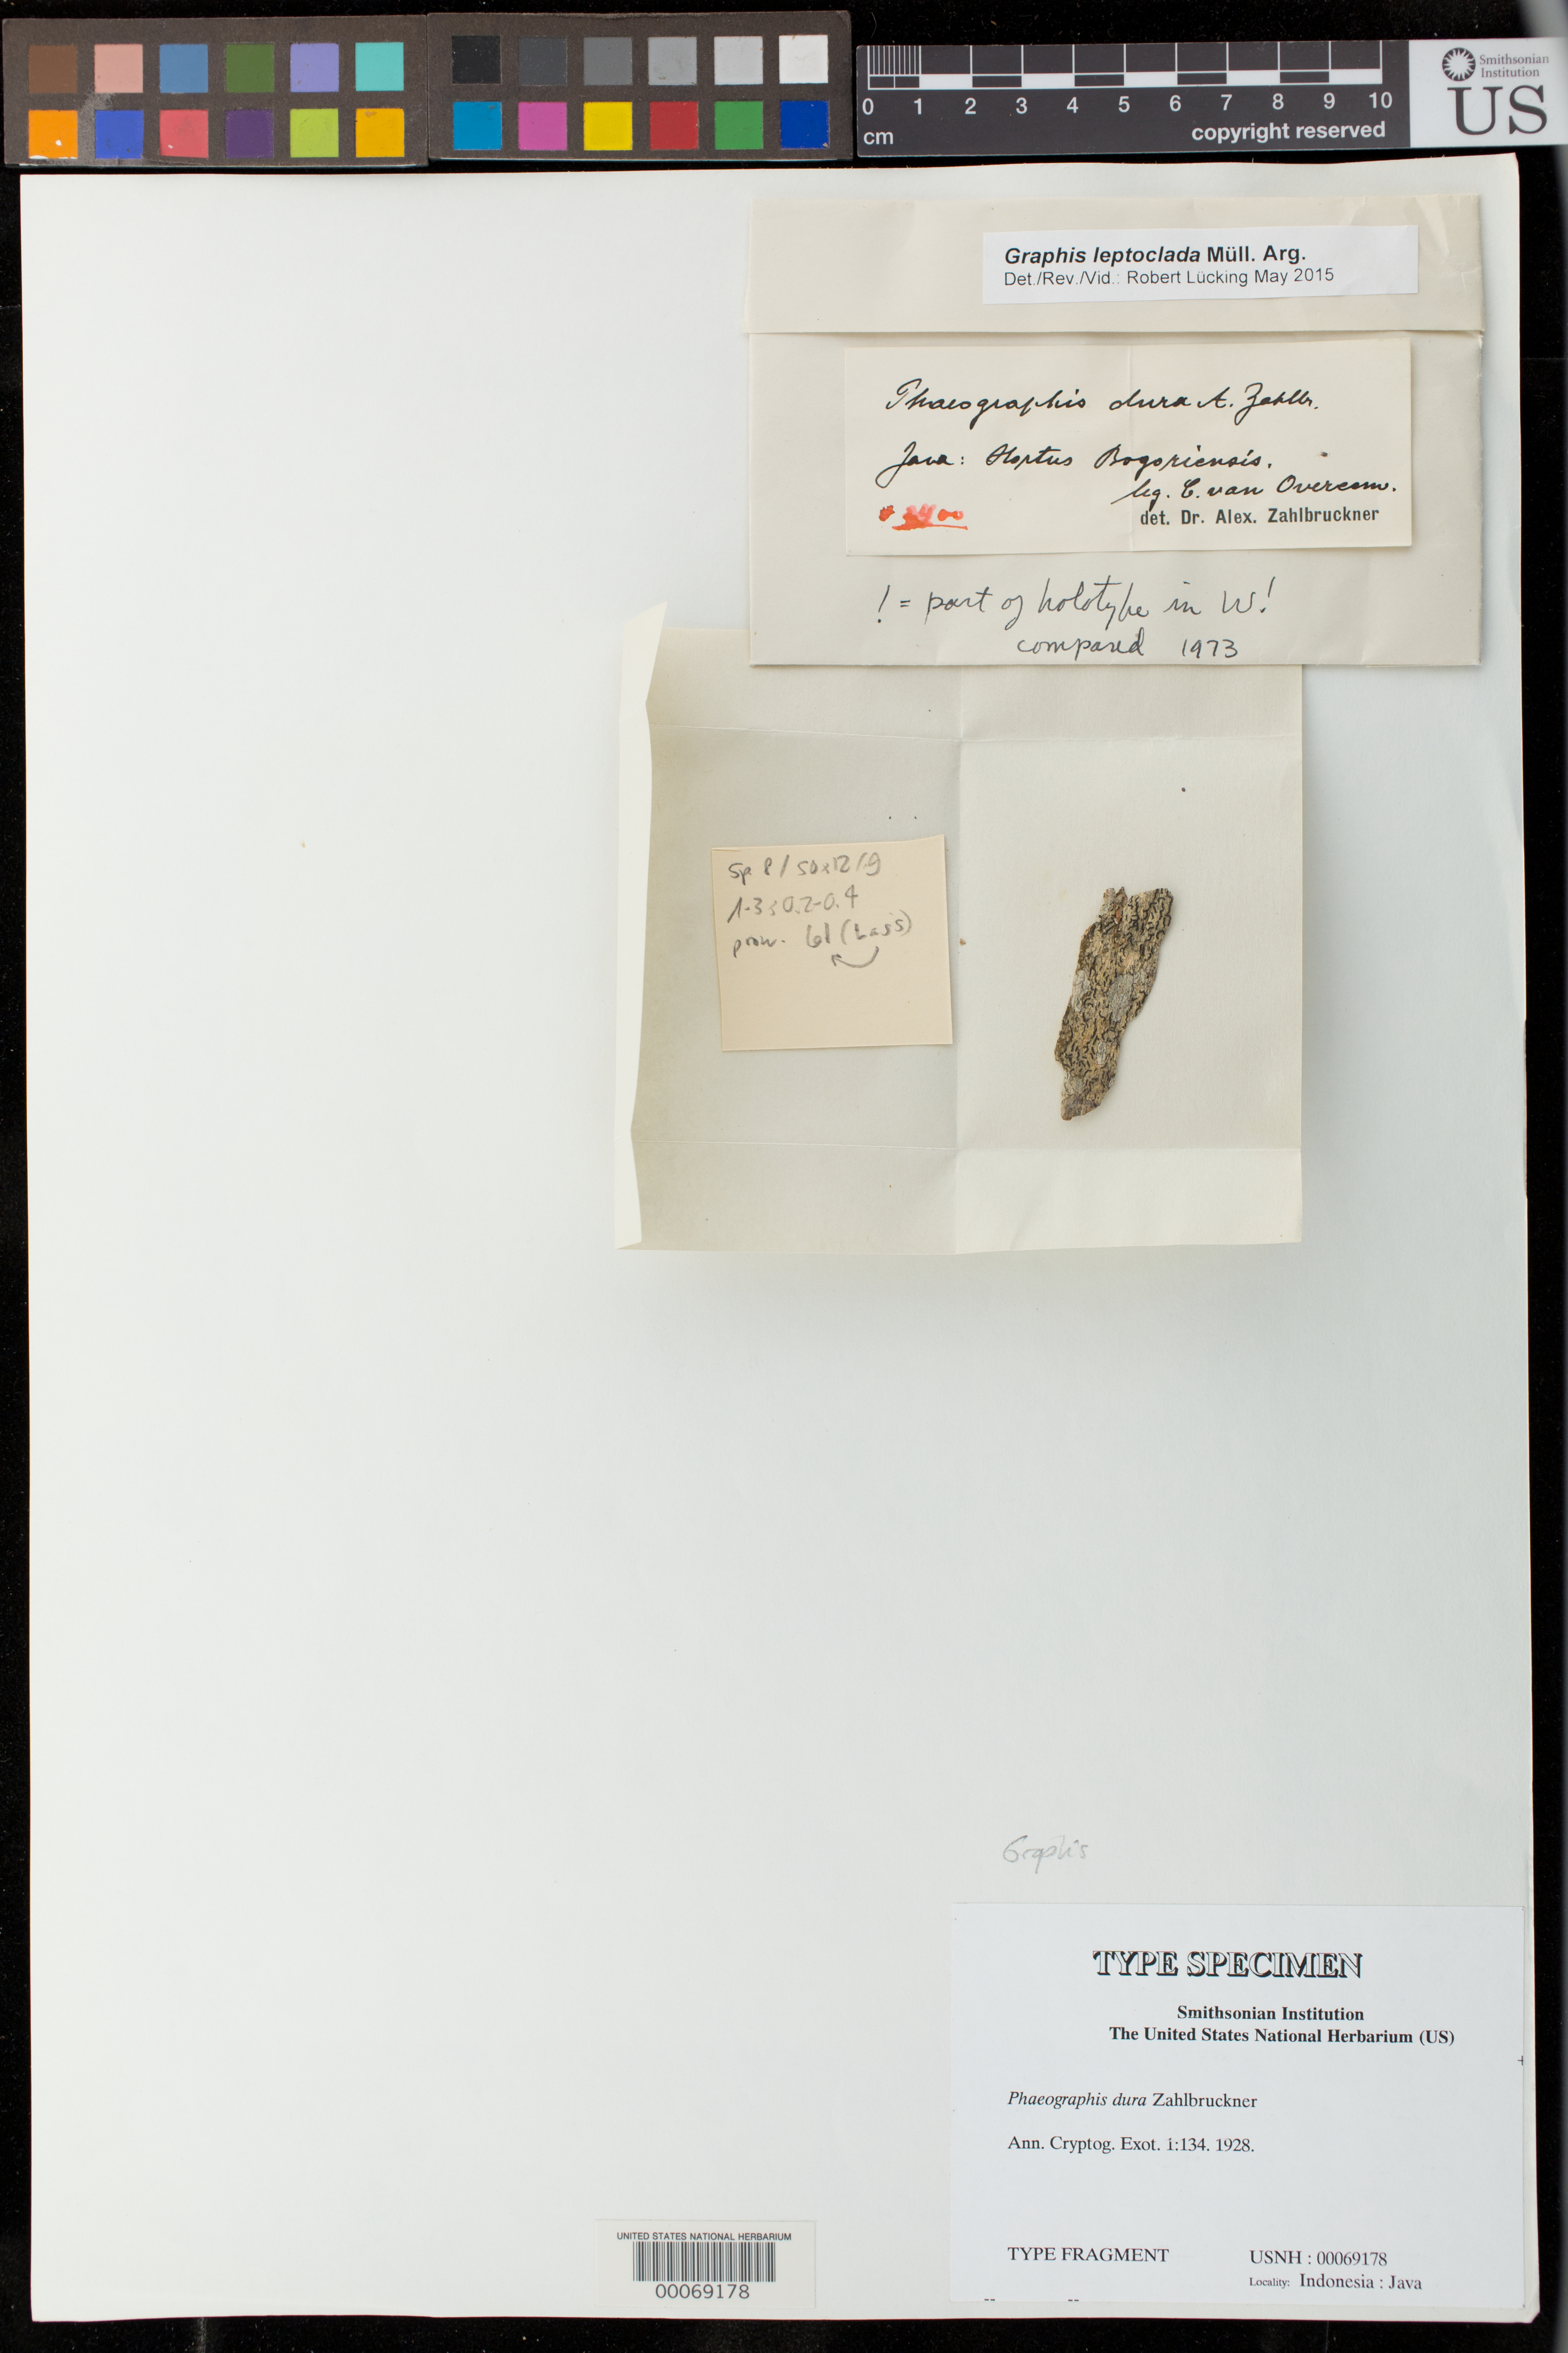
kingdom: Fungi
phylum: Ascomycota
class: Lecanoromycetes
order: Ostropales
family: Graphidaceae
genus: Phaeographis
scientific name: Phaeographis dura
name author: Zahlbr.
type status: Type Collection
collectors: C. v. Overeem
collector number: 301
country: Indonesia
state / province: Java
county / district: Jawa Barat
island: Java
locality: Bogoriensis.